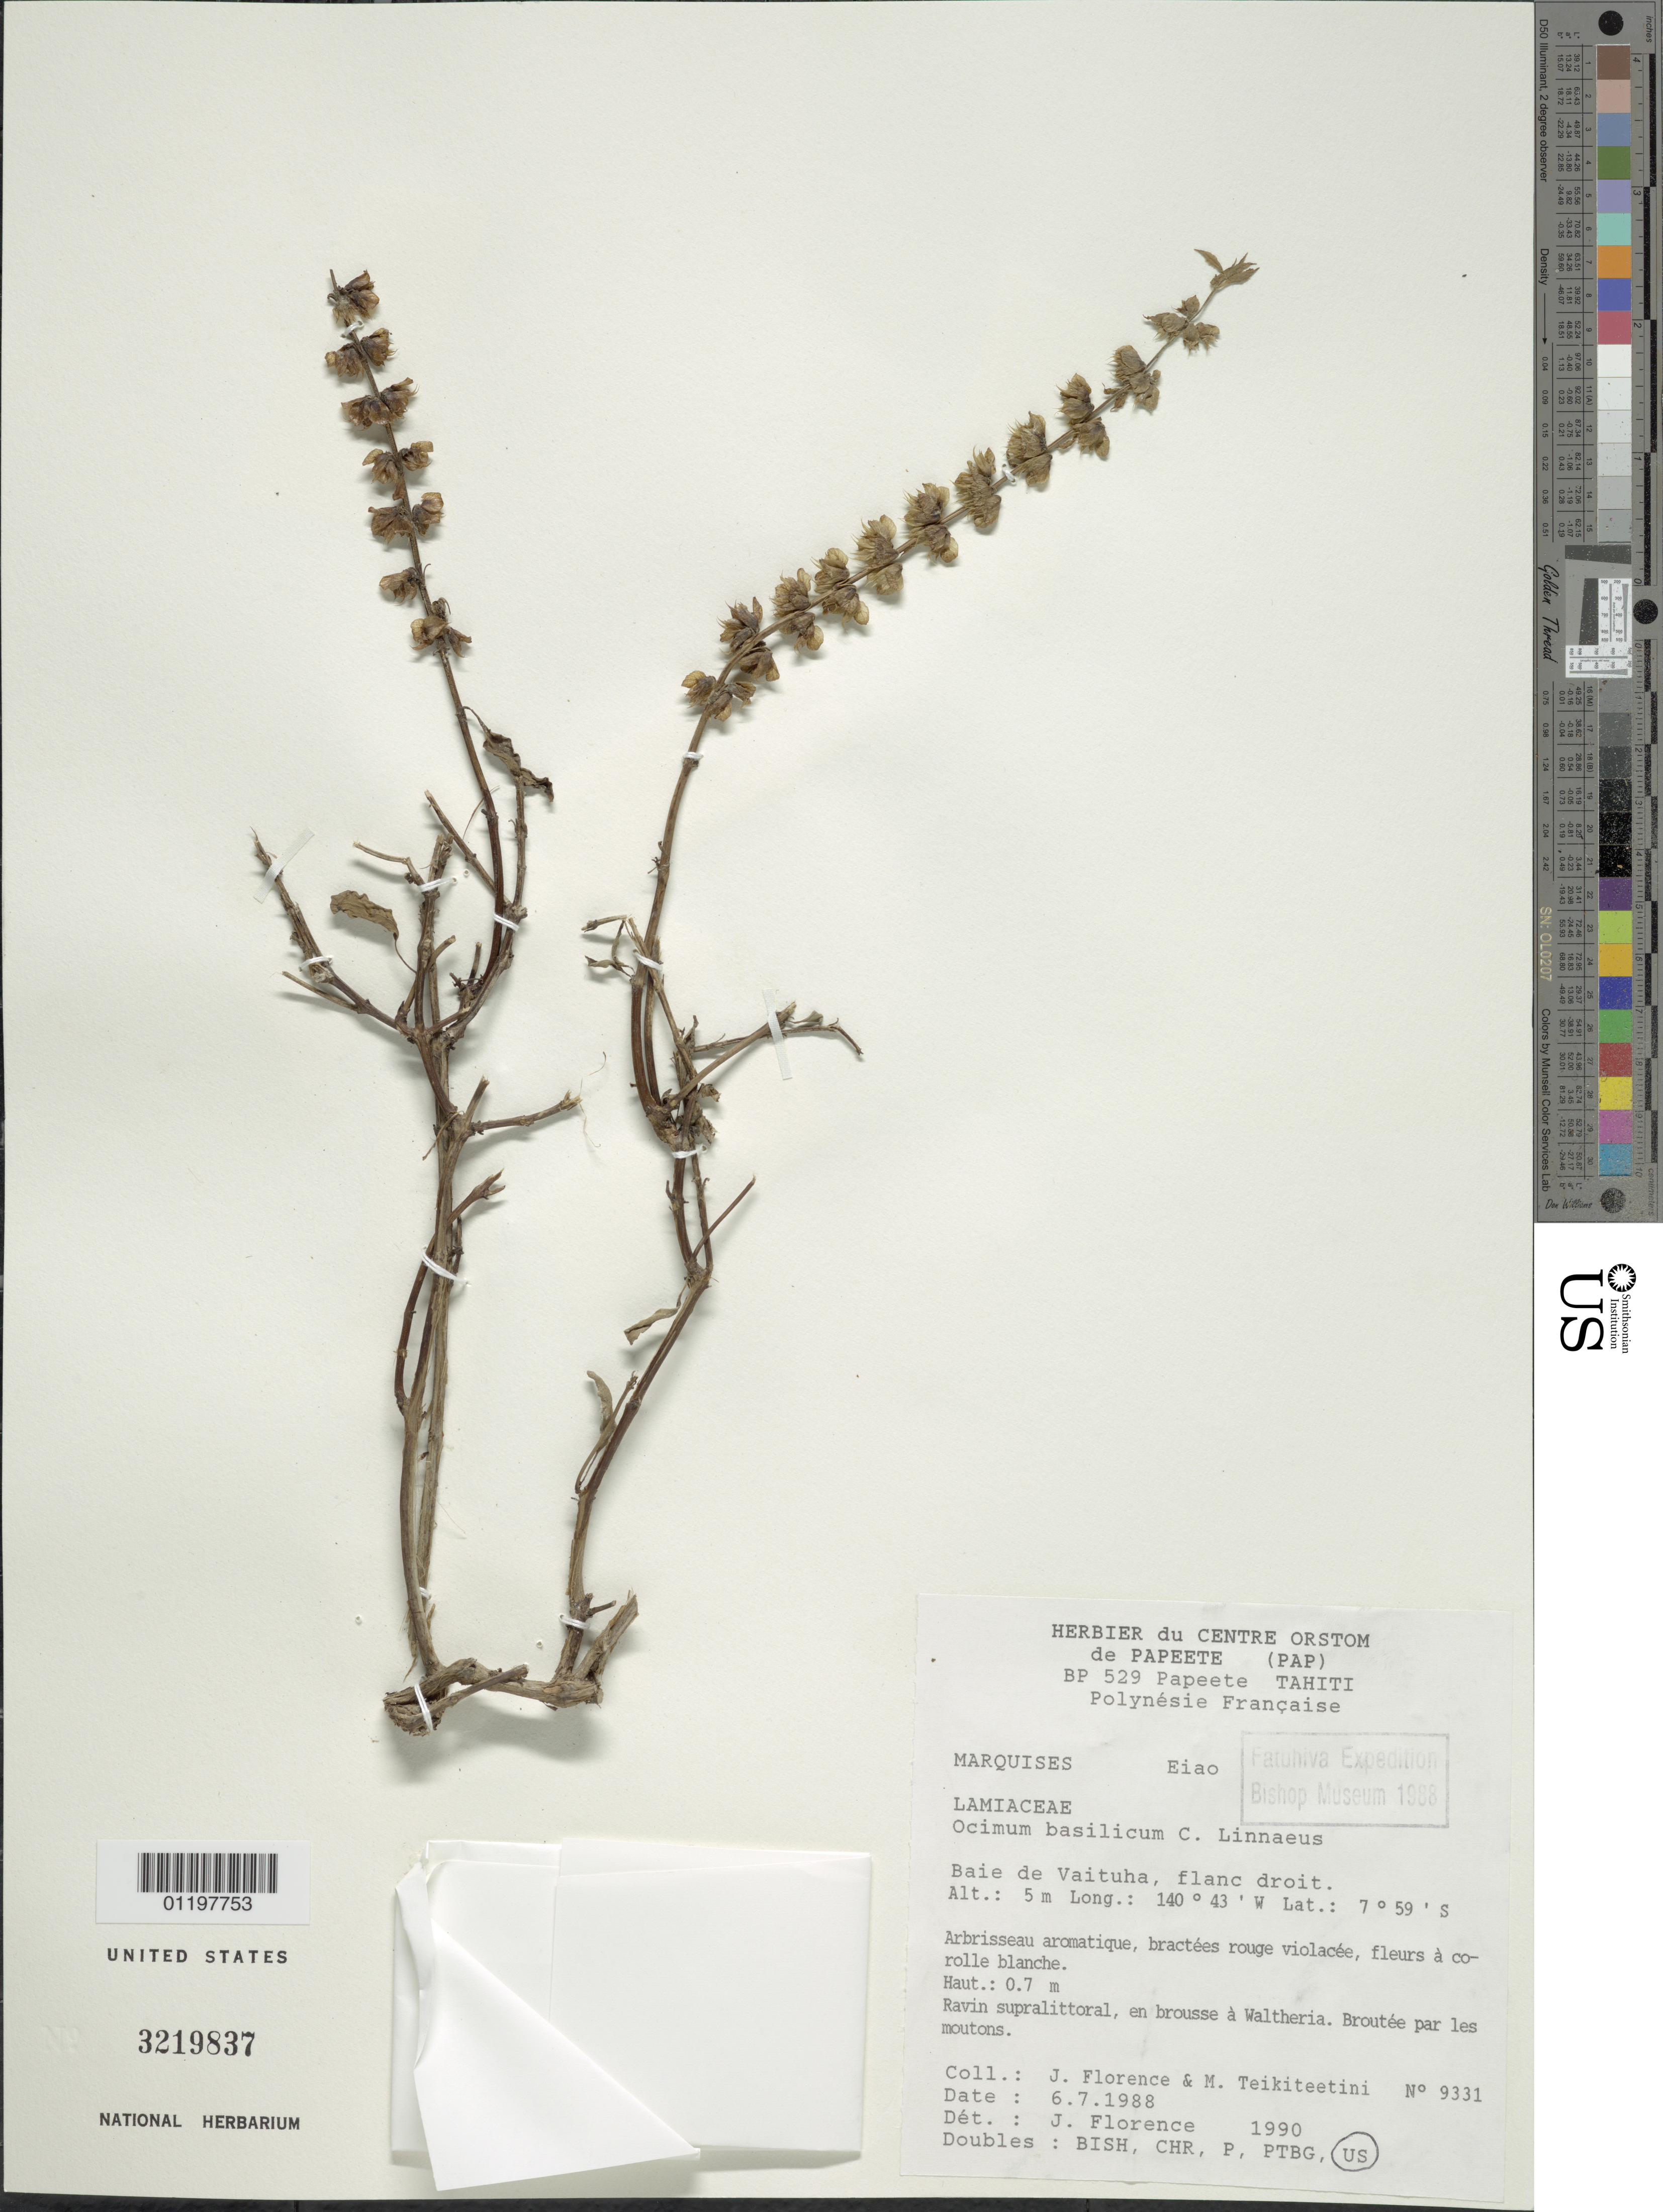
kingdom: Plantae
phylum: Tracheophyta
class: Magnoliopsida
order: Lamiales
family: Lamiaceae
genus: Ocimum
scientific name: Ocimum basilicum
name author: L.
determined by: Florence, J.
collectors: J. Florence & M. Teikiteetini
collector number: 9331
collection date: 1988-07-06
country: French Polynesia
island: Eiao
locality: Baie de Vaituha, flanc droit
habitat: Ravin supralittorale, en brousse à Waltheria. Broutée par les moutons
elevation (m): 5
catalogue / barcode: US 3219837